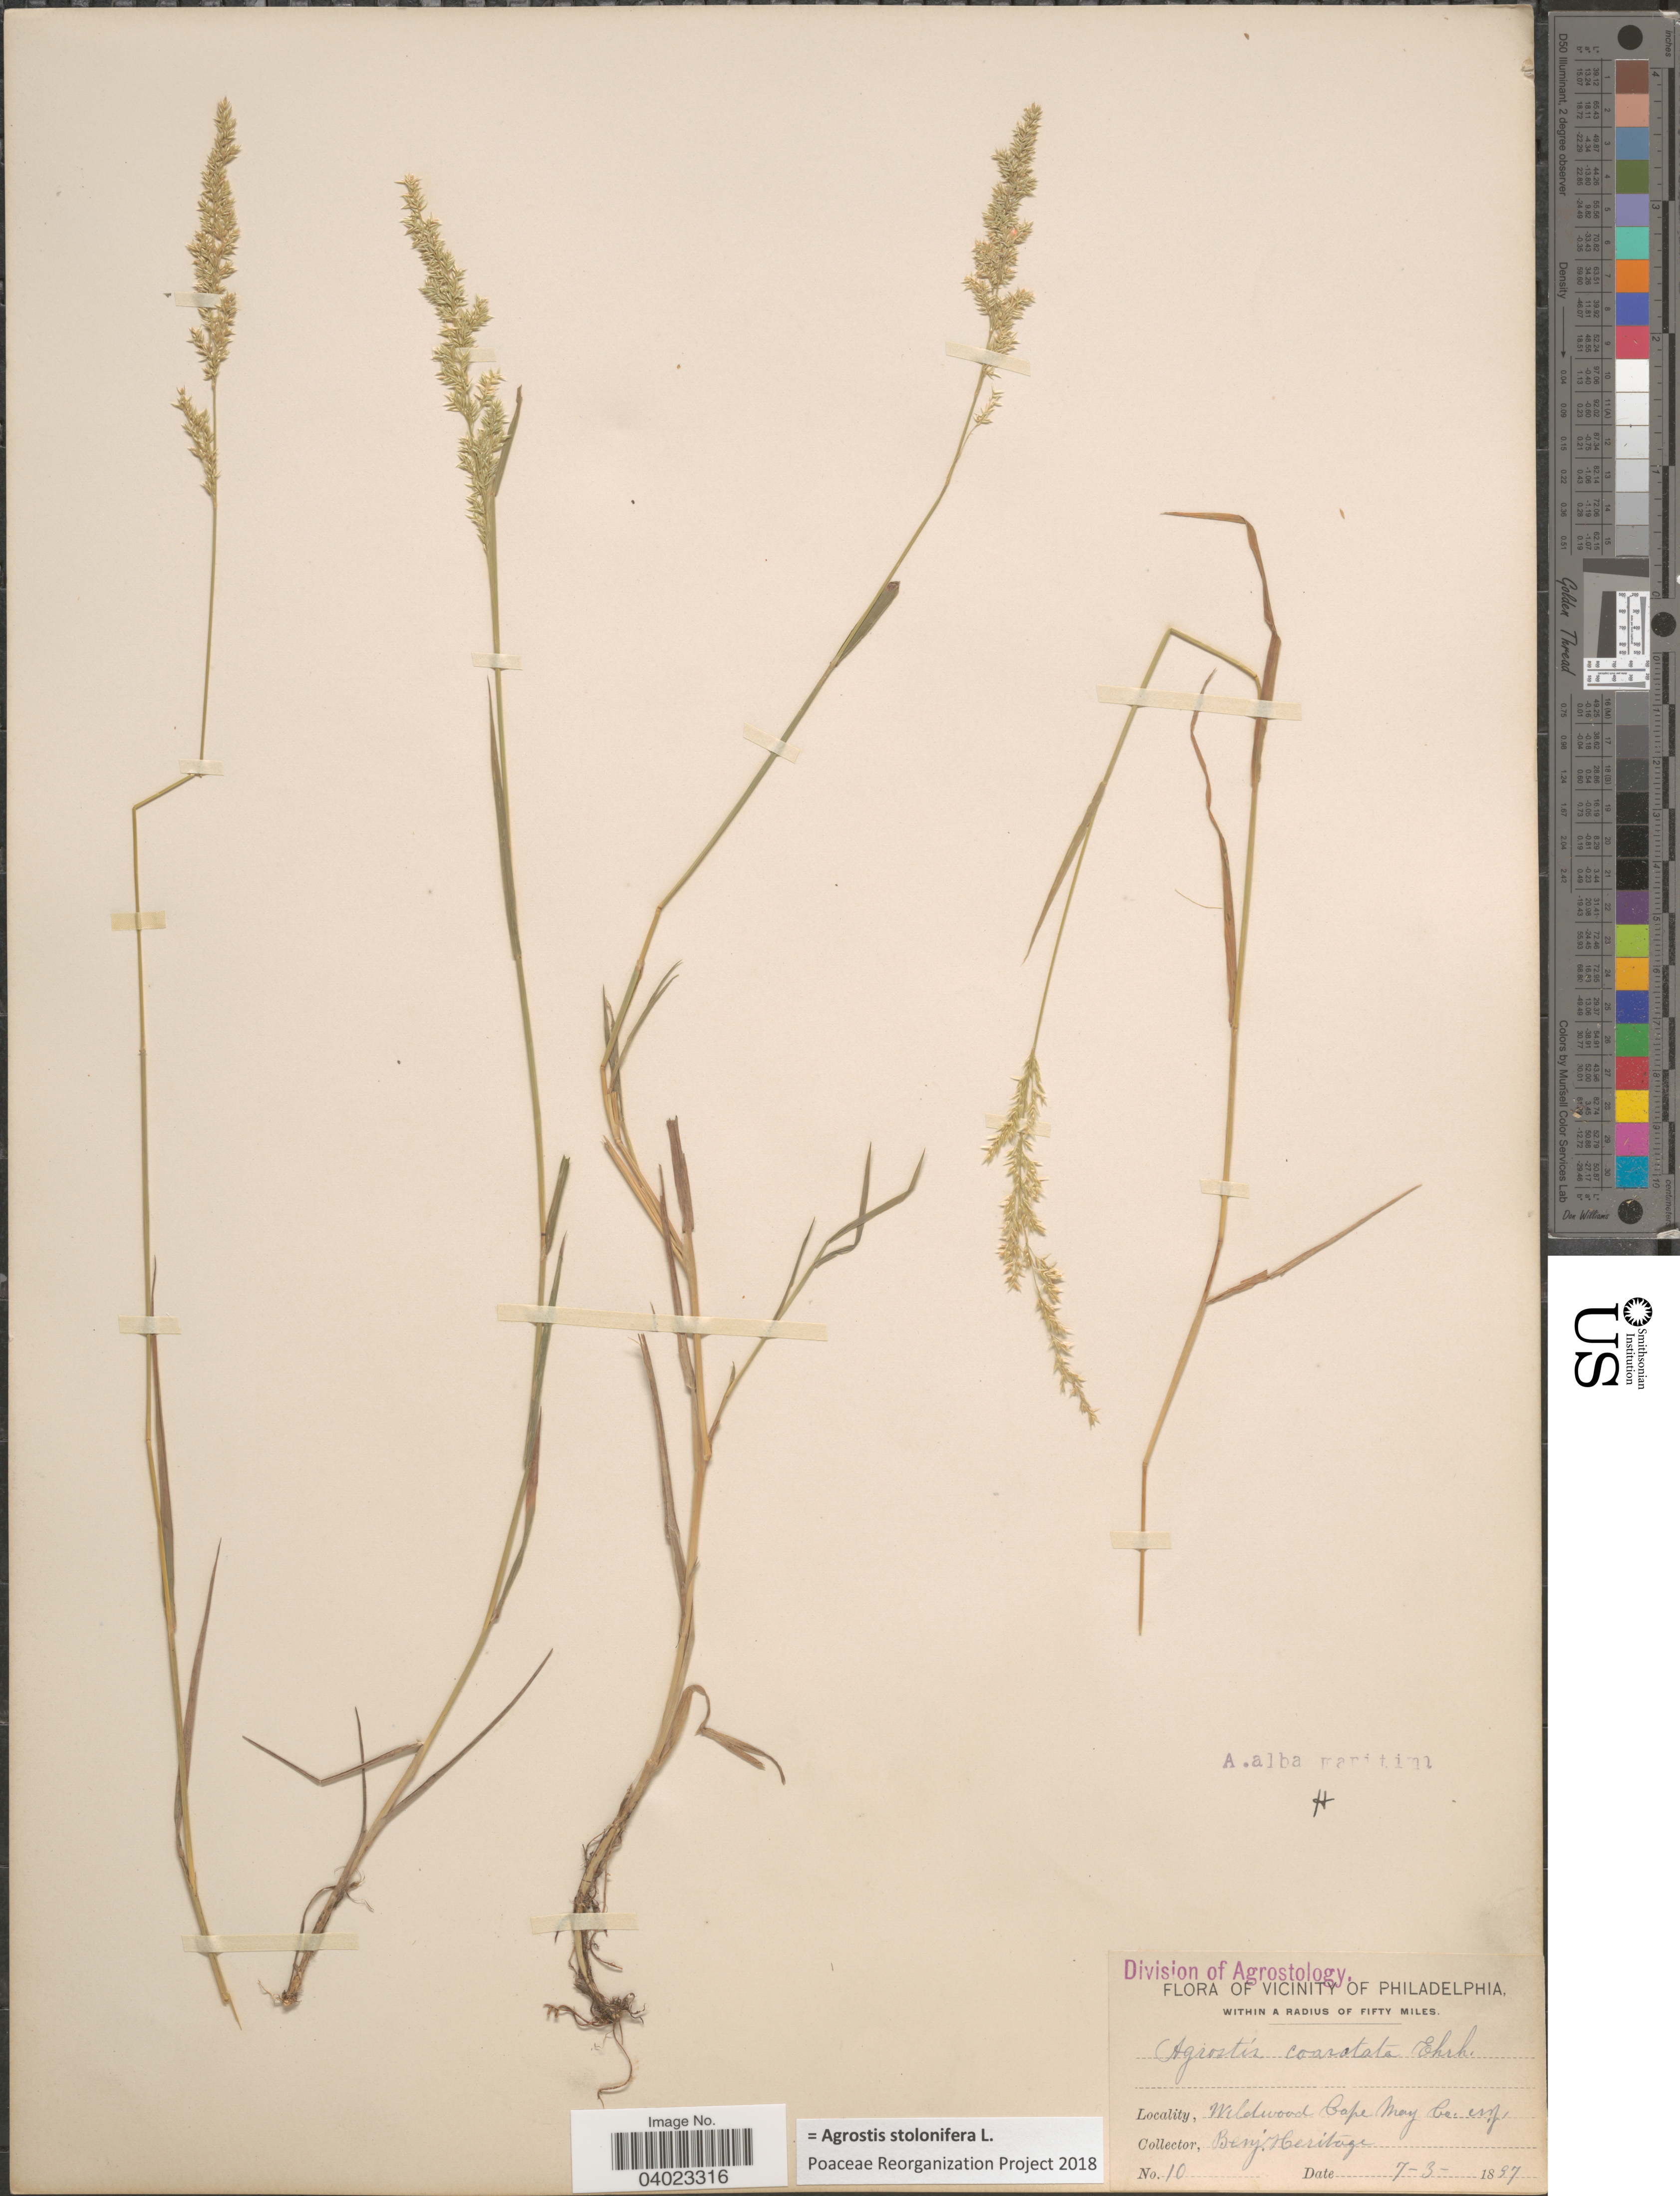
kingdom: Plantae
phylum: Tracheophyta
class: Liliopsida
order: Poales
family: Poaceae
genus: Agrostis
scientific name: Agrostis stolonifera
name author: L.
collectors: Benj. Heritage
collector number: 10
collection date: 1897-07-03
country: United States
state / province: New Jersey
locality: Vicinity of Philadelphia. Within a radius of Fifty Miles. Wildwood. Cape May Co.